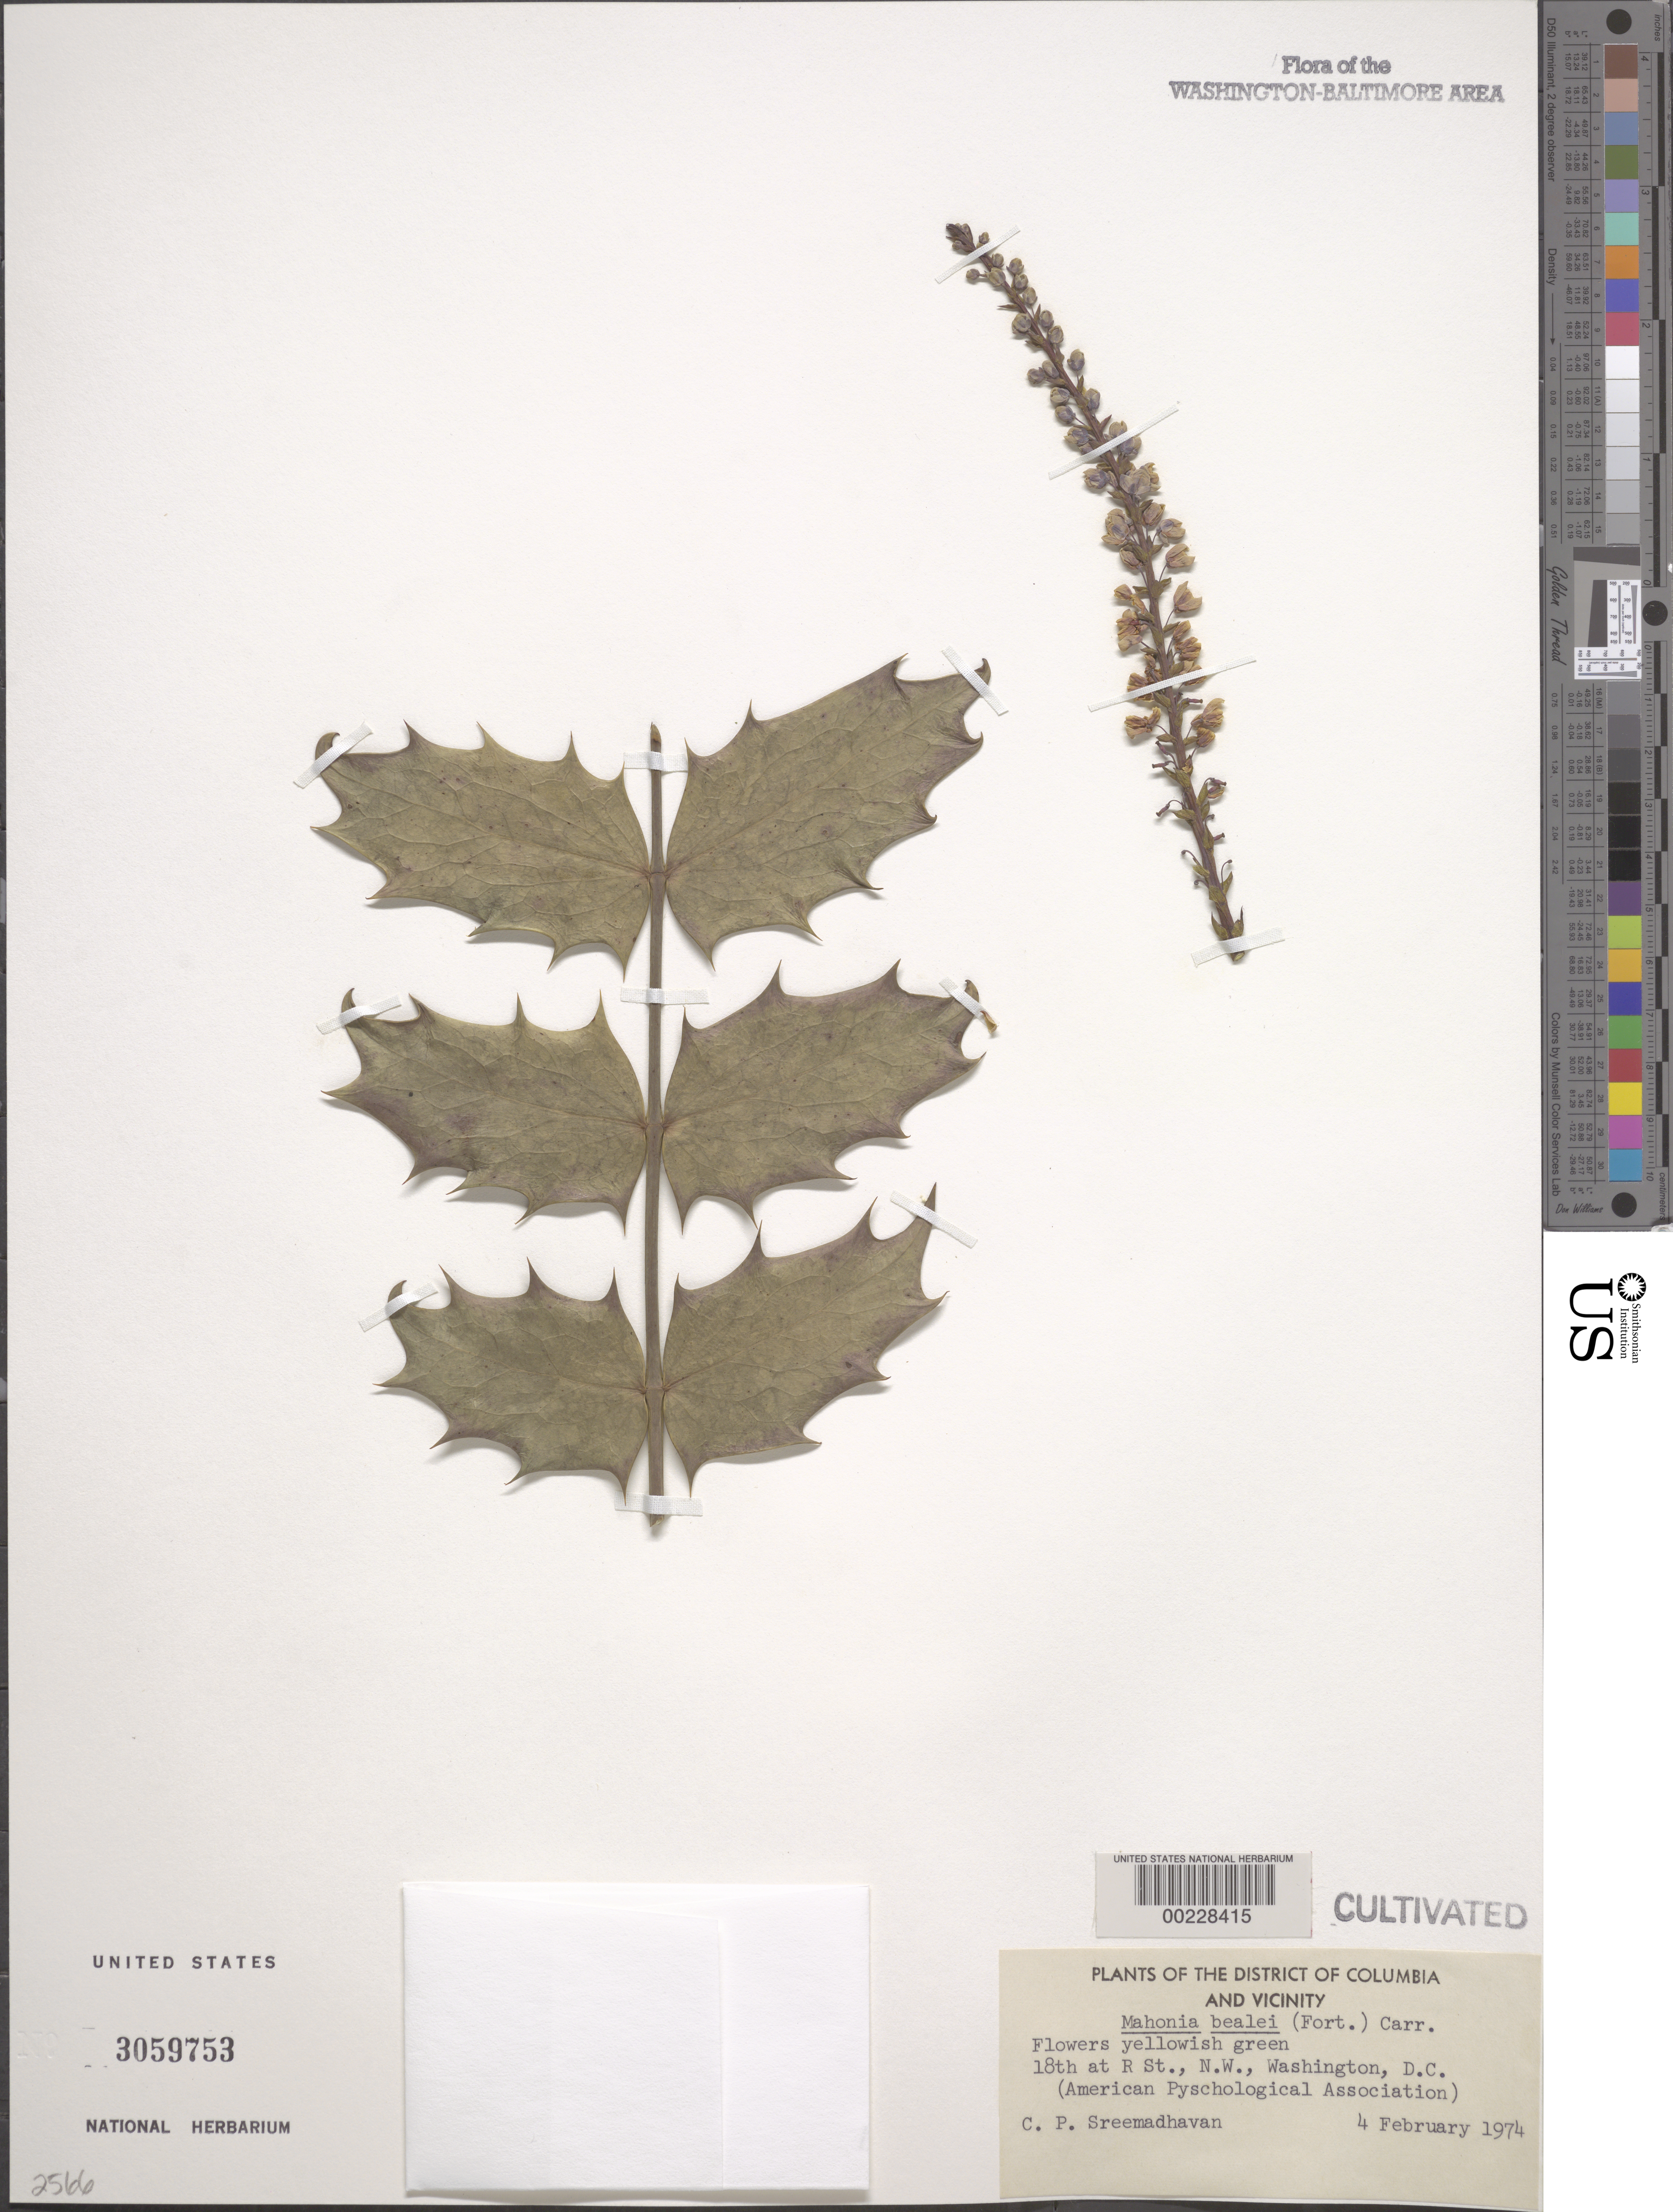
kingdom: Plantae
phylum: Tracheophyta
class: Magnoliopsida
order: Ranunculales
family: Berberidaceae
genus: Mahonia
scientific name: Mahonia bealei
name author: (Fortune) Carrière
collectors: C. Sreemadhavan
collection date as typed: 04 Feb 1974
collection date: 1974-02-04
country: United States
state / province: District of Columbia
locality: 18th at R St NW, American Psychological Association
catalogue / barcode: US 3059753